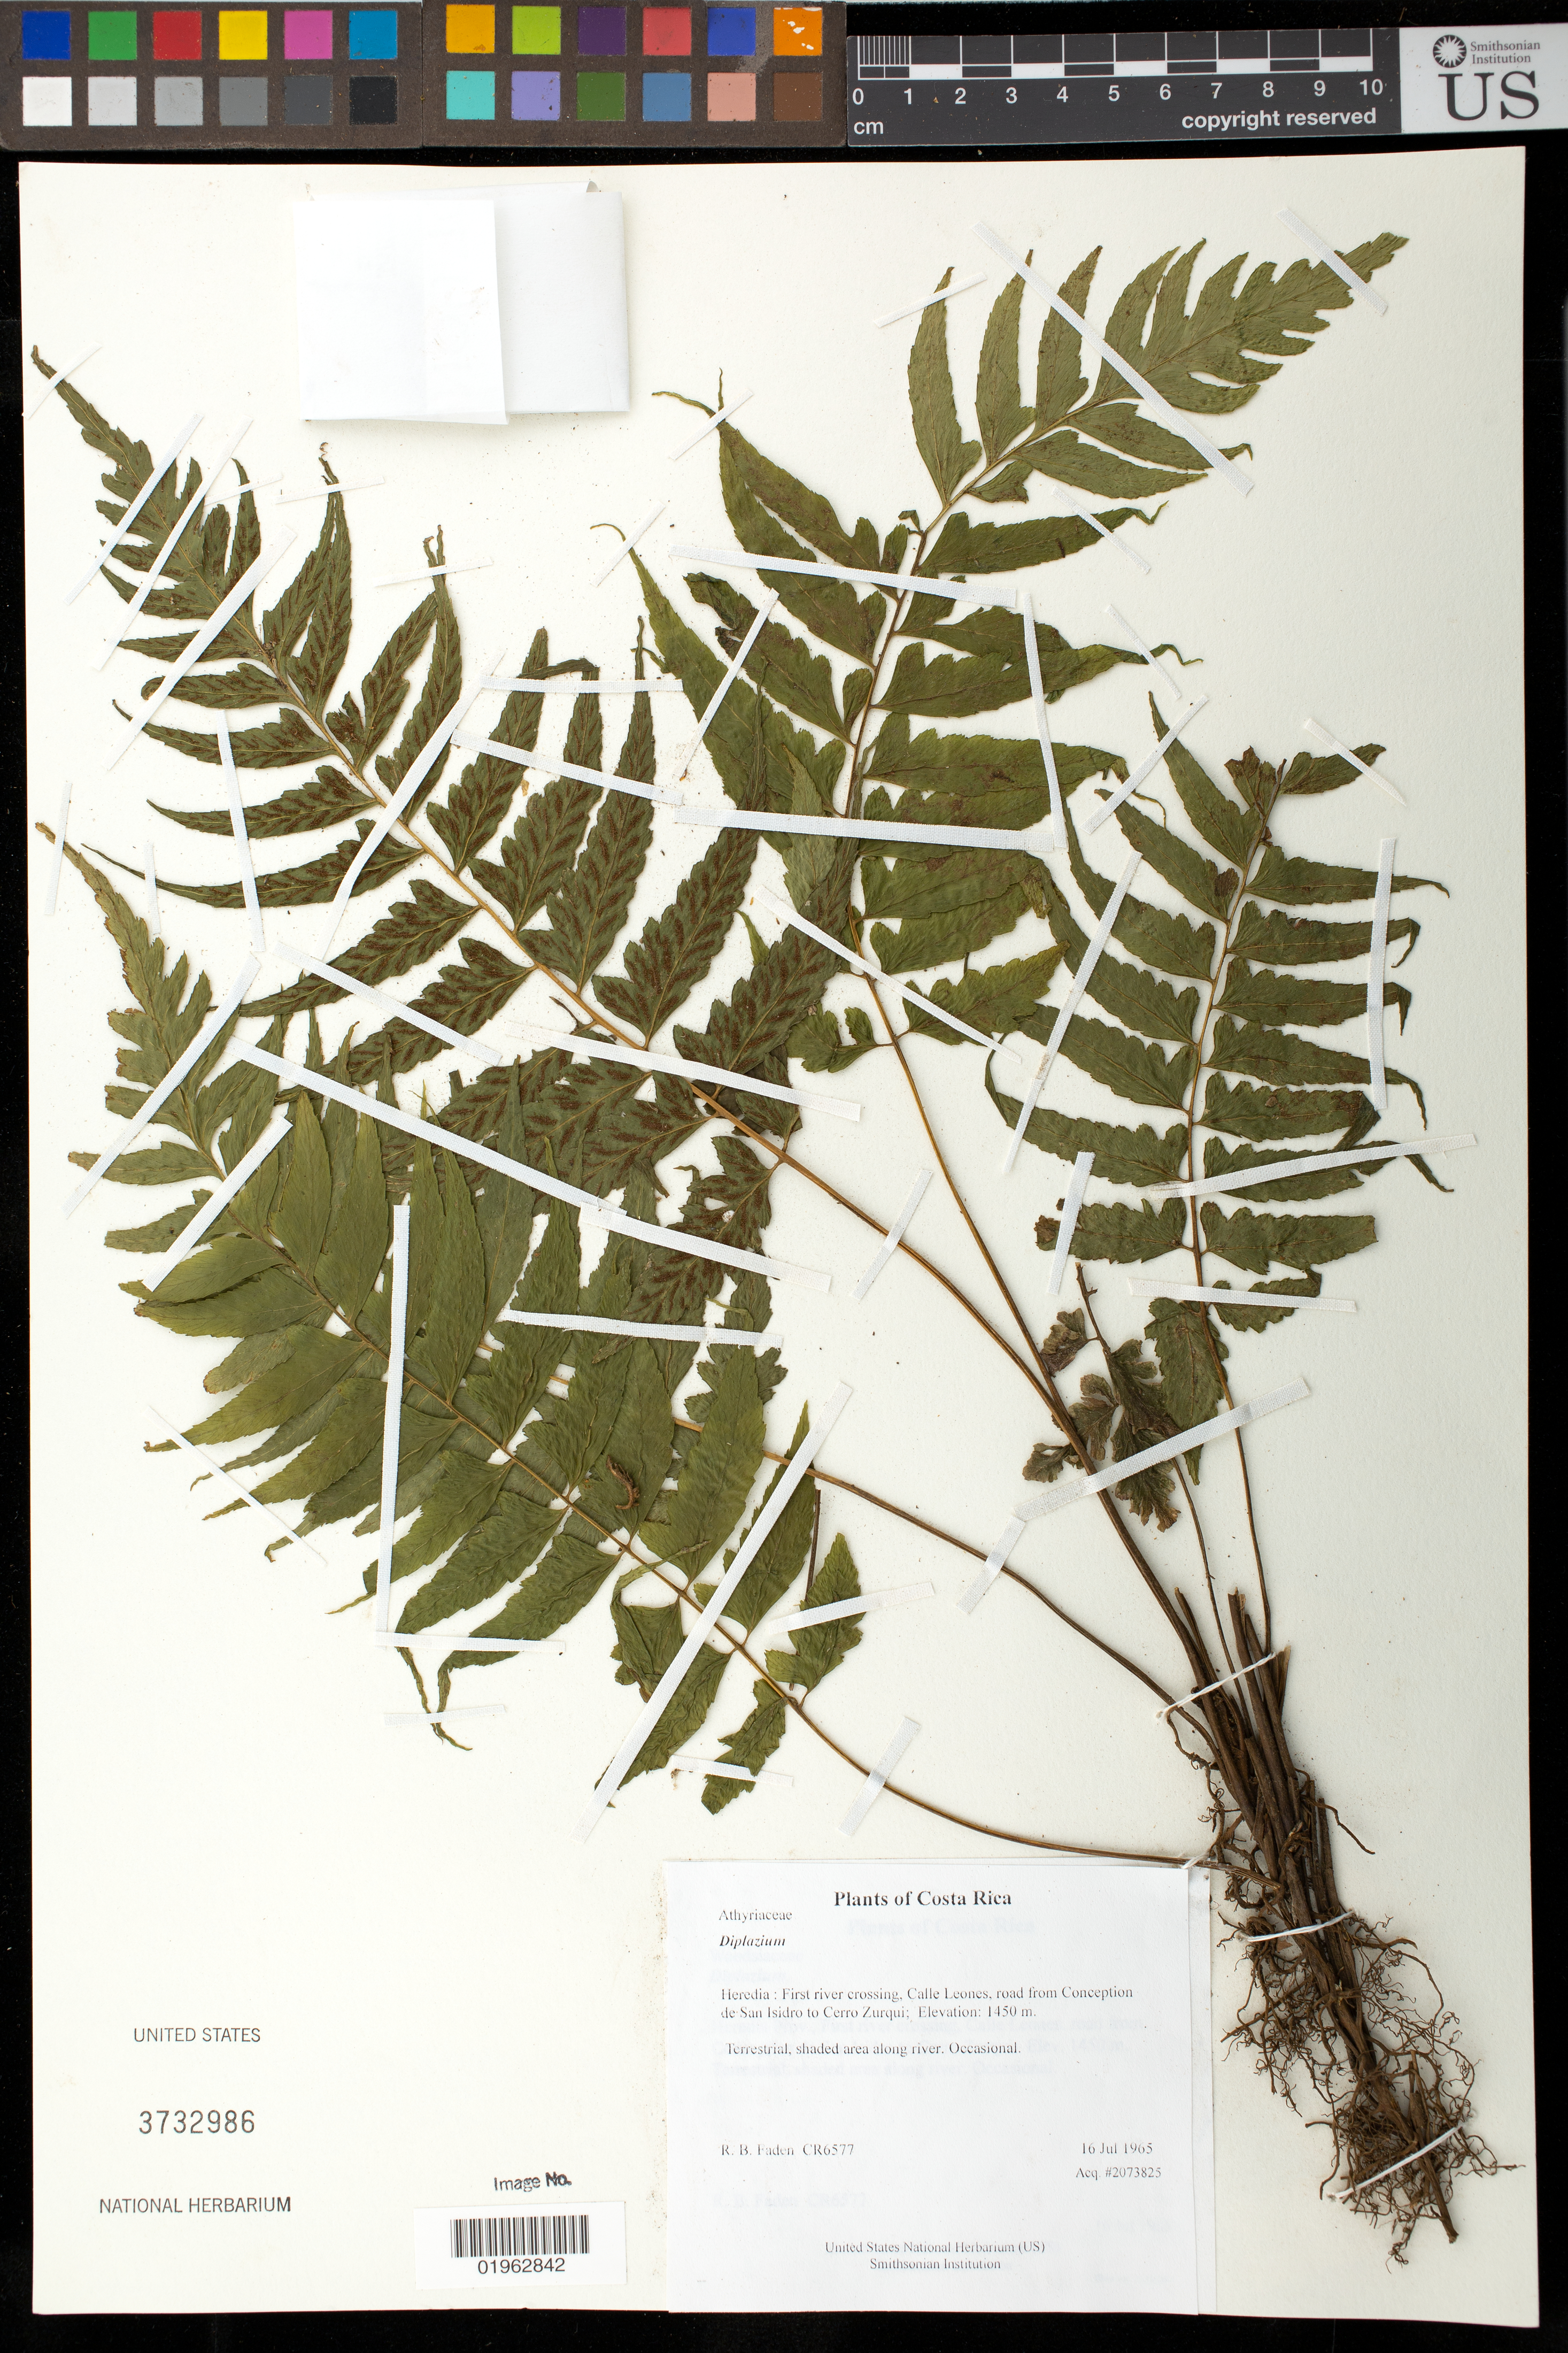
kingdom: Plantae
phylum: Tracheophyta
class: Polypodiopsida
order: Polypodiales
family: Athyriaceae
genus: Diplazium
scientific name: Diplazium sp.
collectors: R. B. Faden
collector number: CR6577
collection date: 1965-07-16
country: Costa Rica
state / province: Heredia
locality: First river crossing, Calle Leones, road from Conception de San Isidro to Cerro Zurqui.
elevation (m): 1450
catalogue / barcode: US 3732986